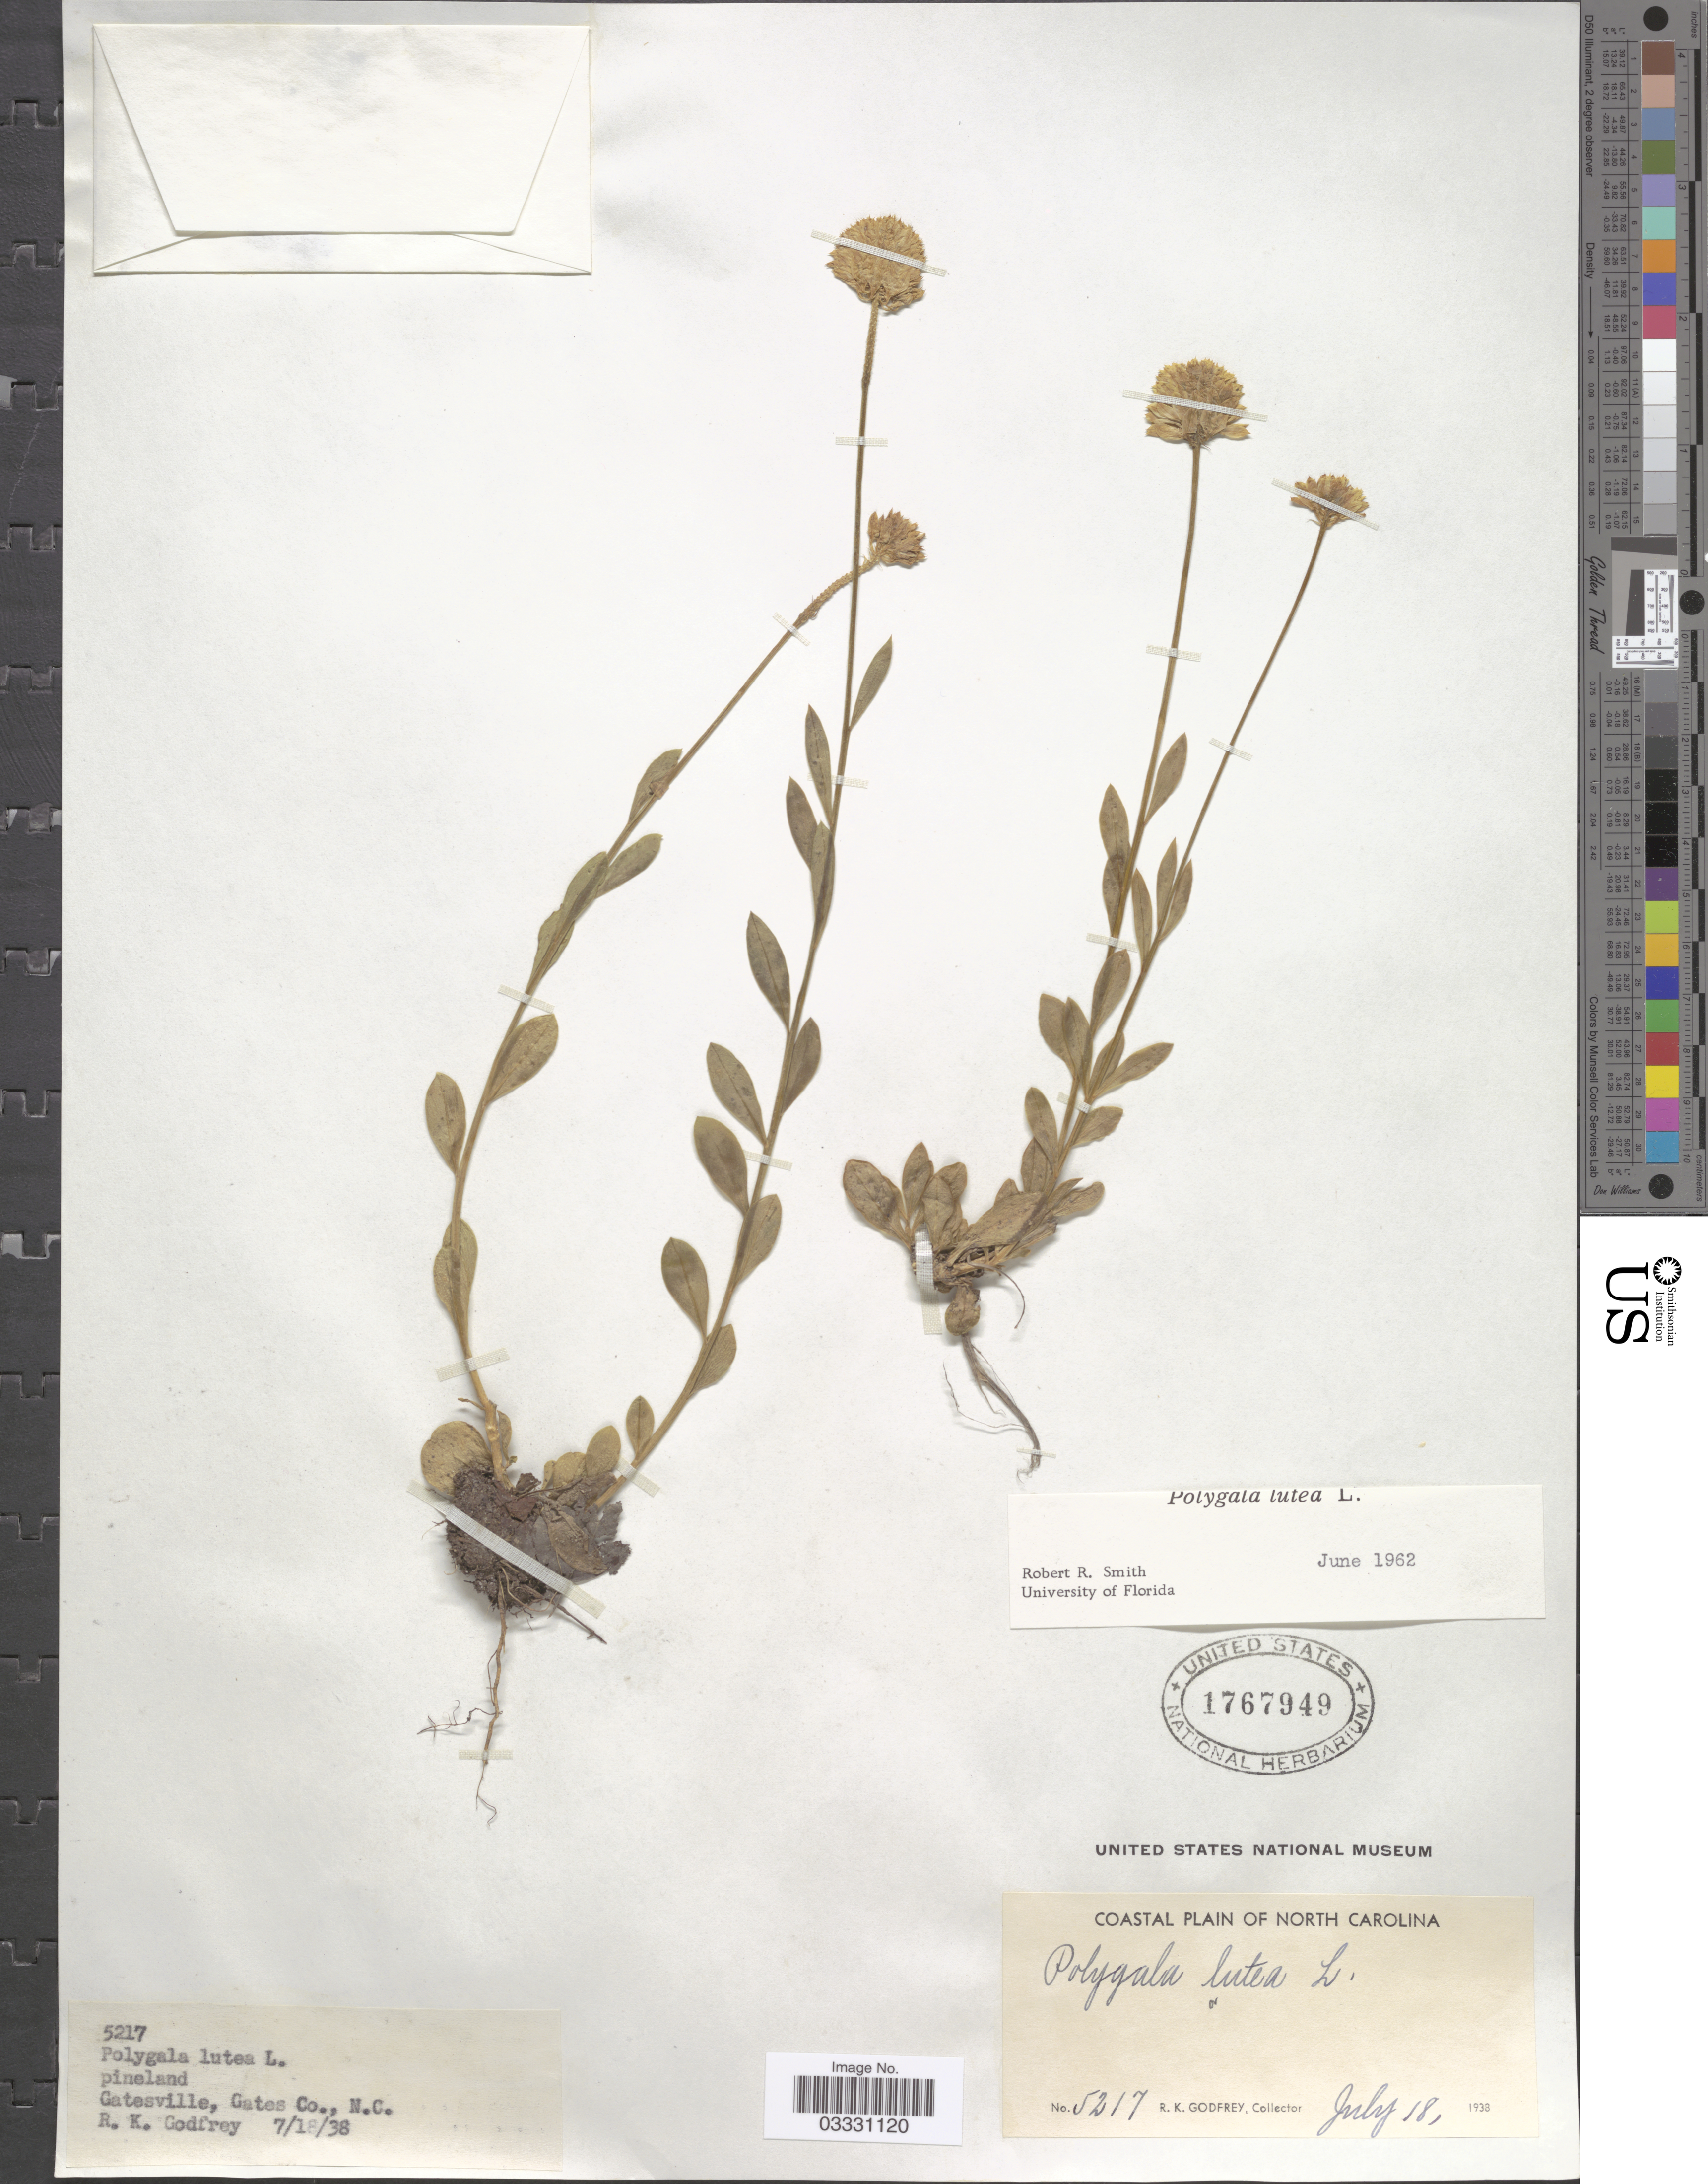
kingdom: Plantae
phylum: Tracheophyta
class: Magnoliopsida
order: Fabales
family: Polygalaceae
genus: Polygala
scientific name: Polygala lutea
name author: L.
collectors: R. K. Godfrey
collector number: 5217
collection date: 1938-07-18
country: United States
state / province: North Carolina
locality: Coastal plain of North Carolina. Gatesville, Gates Co.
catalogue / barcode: US 1767949